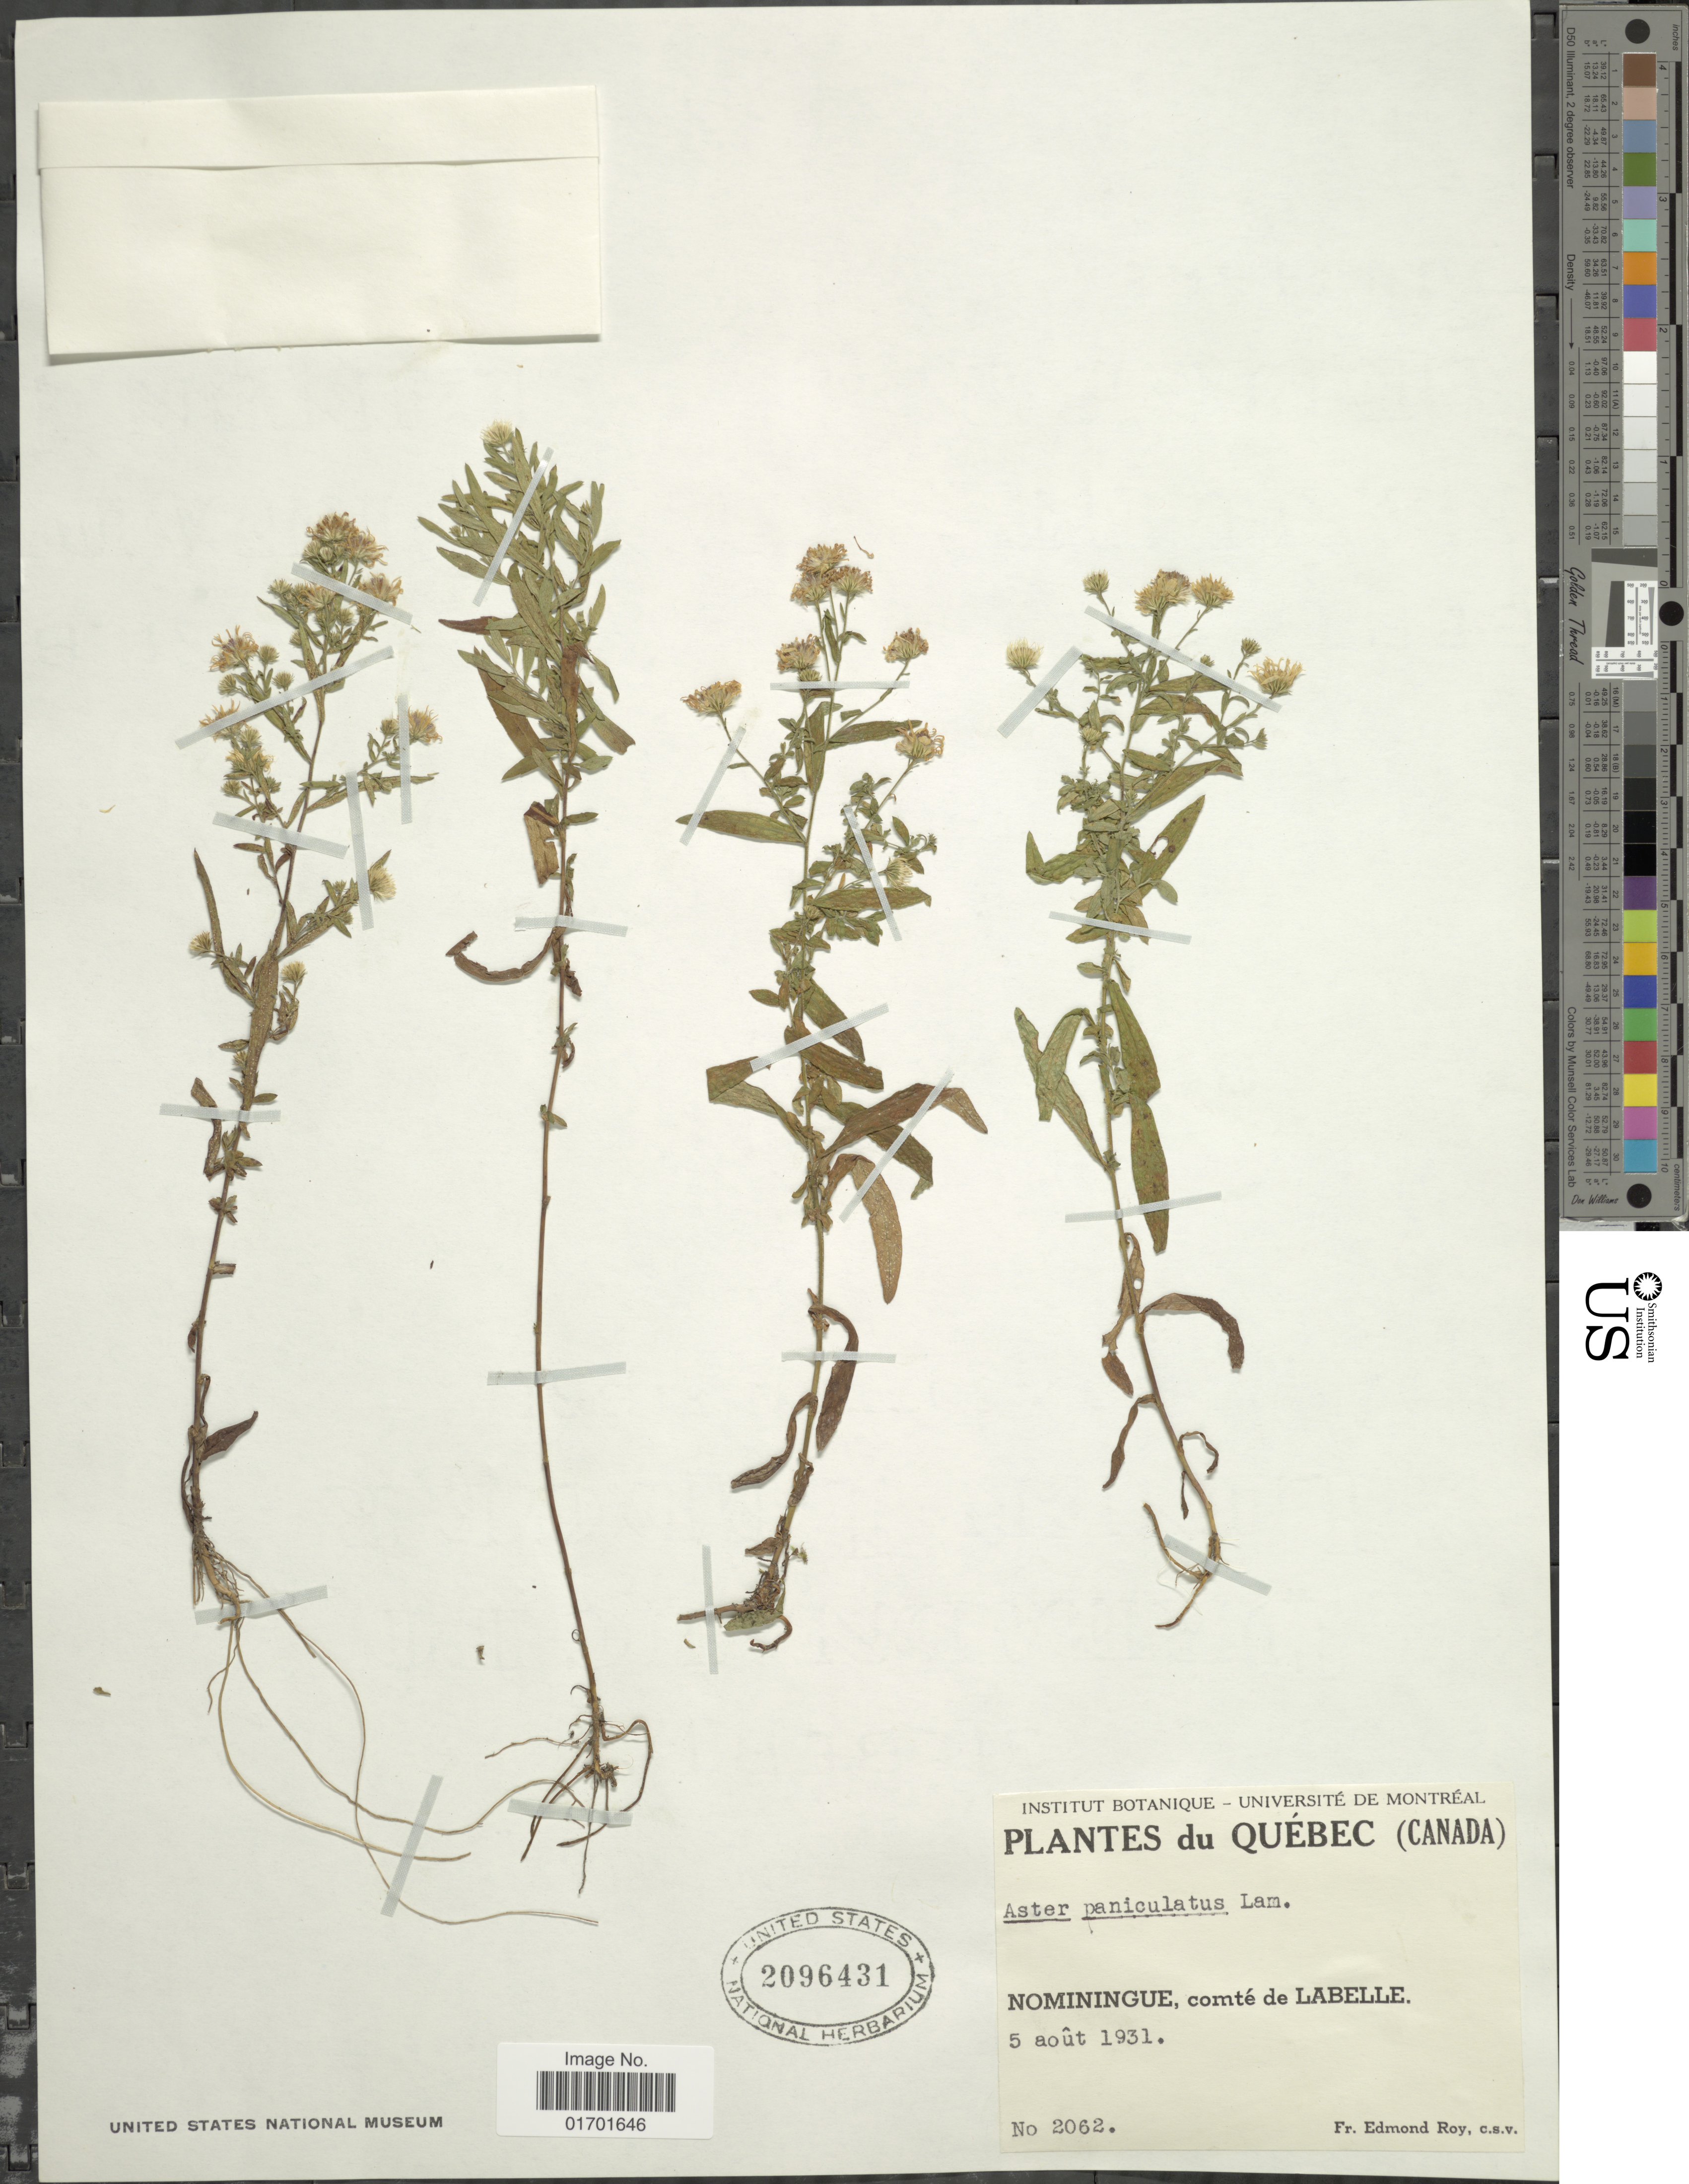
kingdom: Plantae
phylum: Tracheophyta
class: Magnoliopsida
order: Asterales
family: Asteraceae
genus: Symphyotrichum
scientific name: Symphyotrichum lanceolatum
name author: (Willd.) G.L. Nesom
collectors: B. Edmond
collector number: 2062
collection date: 1931-08-05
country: Canada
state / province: Quebec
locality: Nominingue, comté de Labelle.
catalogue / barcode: US 2096431